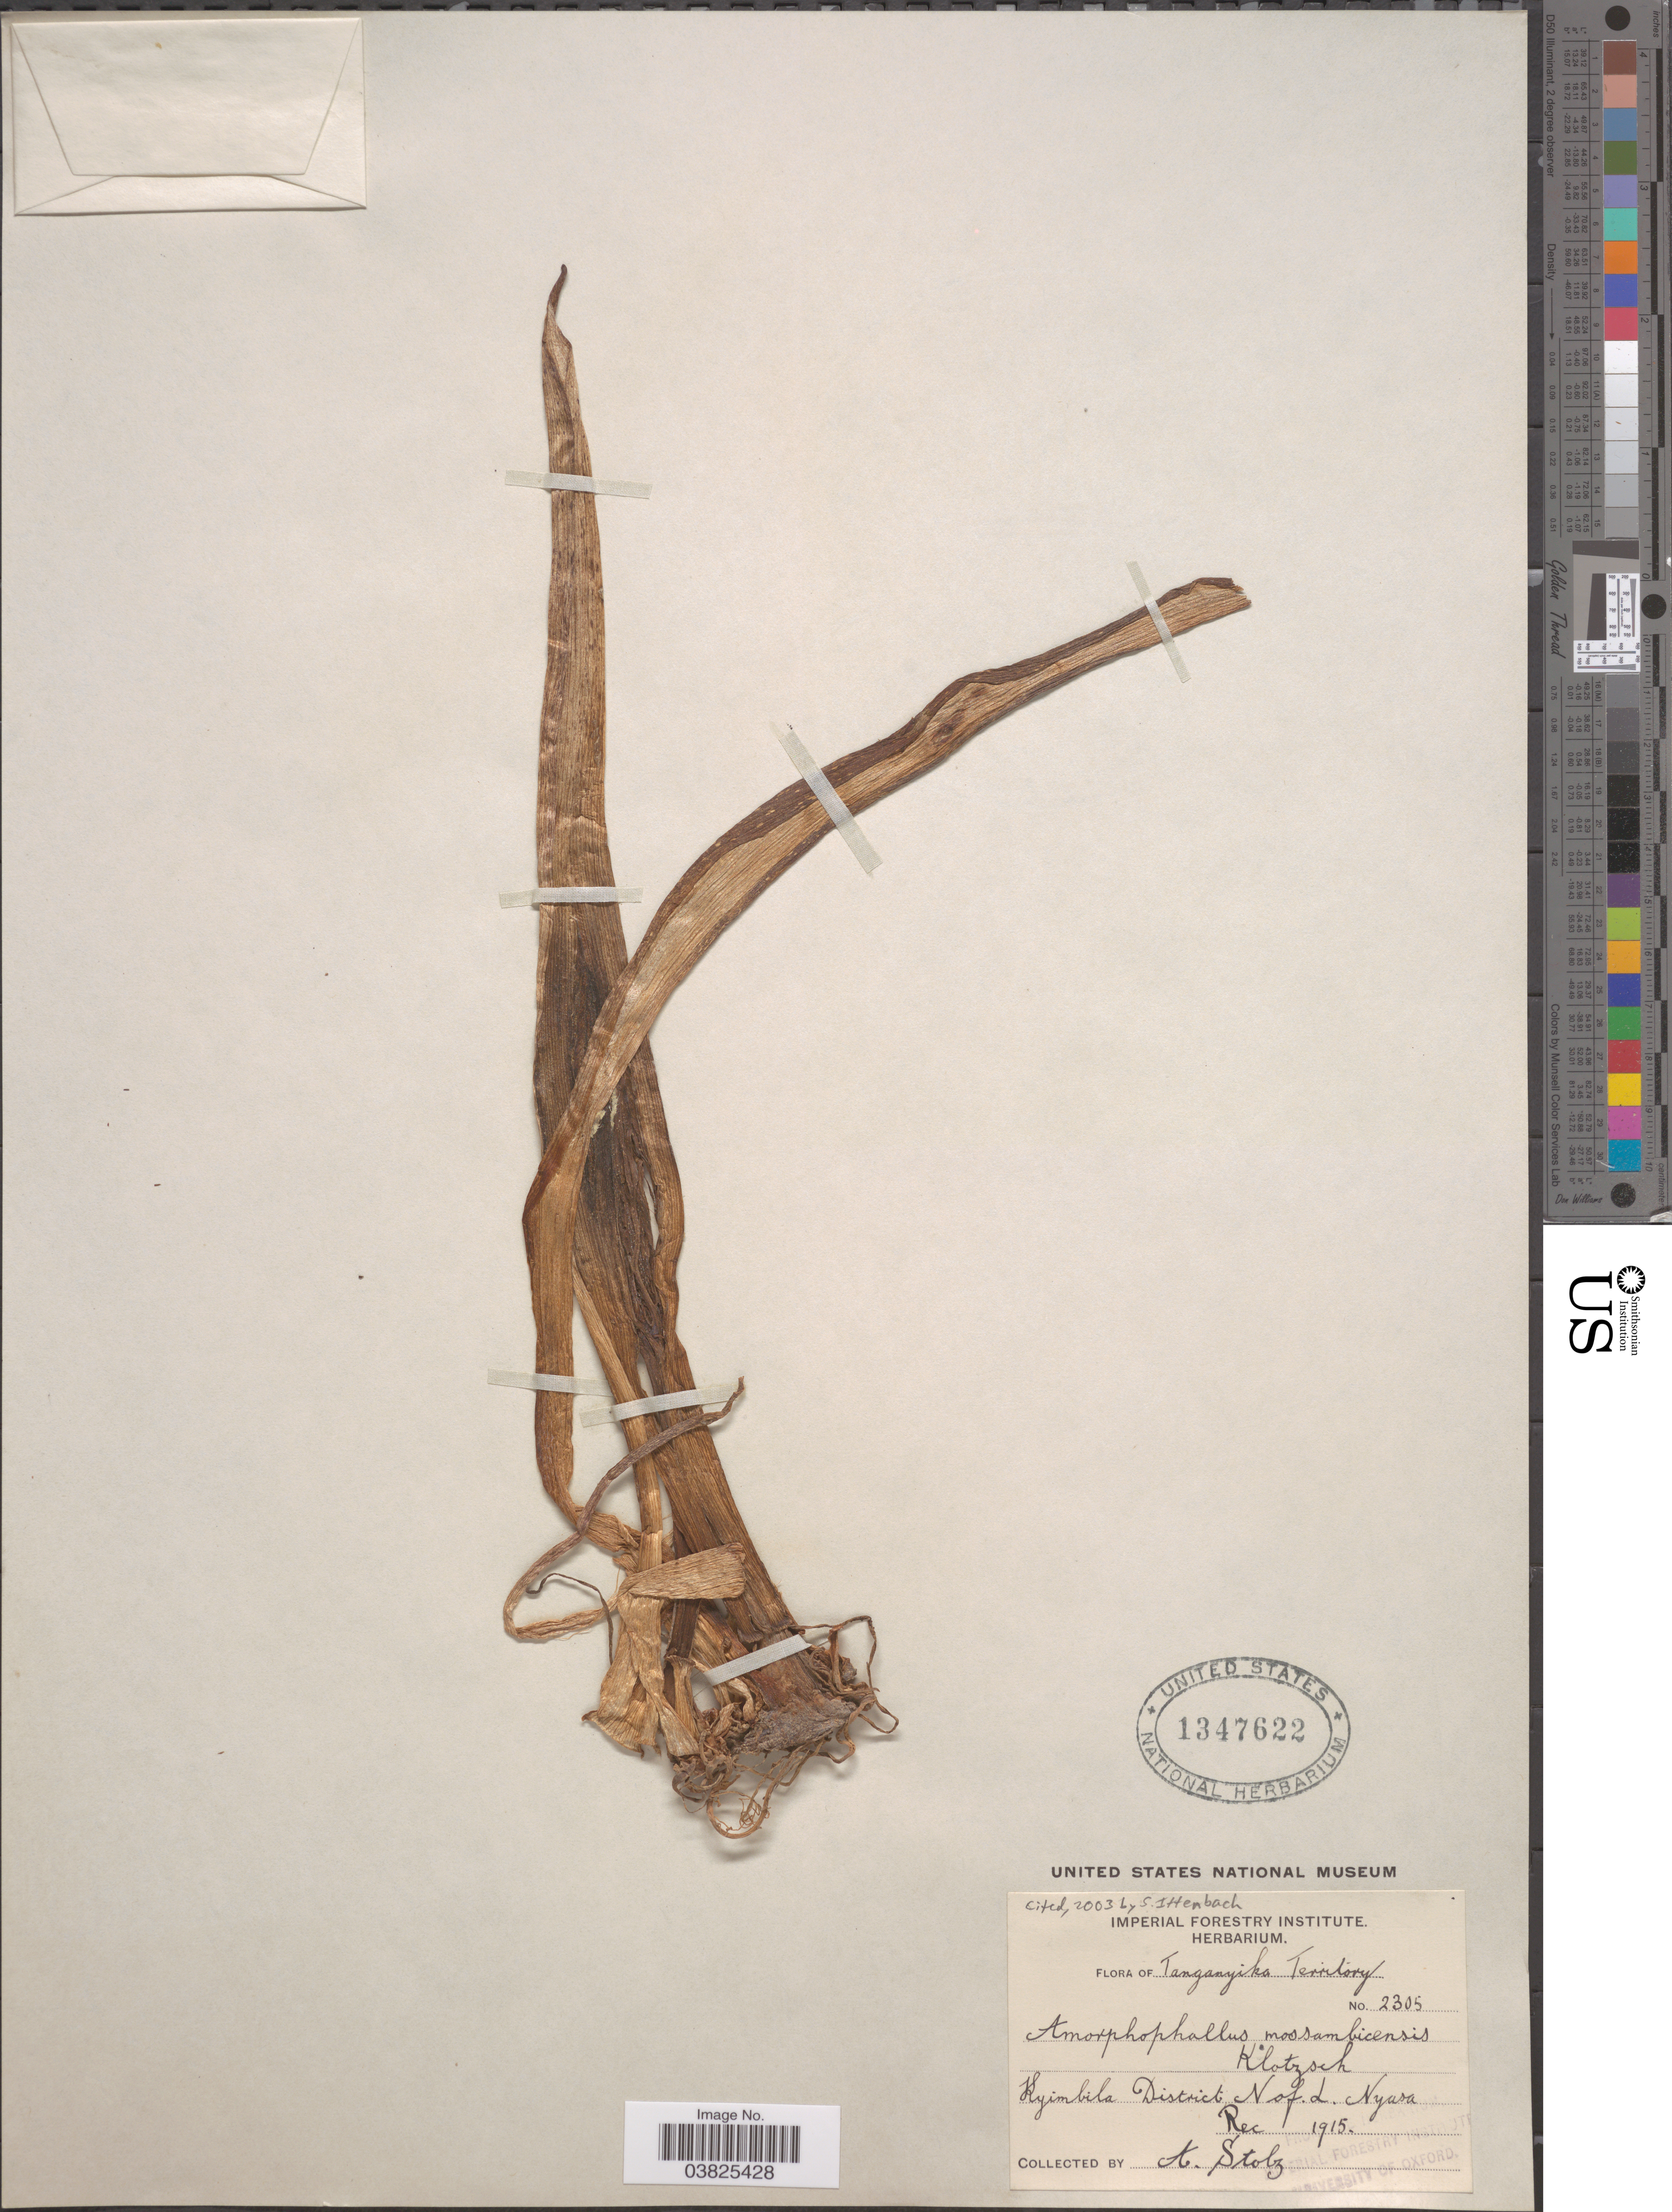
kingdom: Plantae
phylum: Tracheophyta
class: Liliopsida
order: Alismatales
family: Araceae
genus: Amorphophallus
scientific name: Amorphophallus mossambicensis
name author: Klotzsch ex Garcke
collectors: A. Stolz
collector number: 2305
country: Malawi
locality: Tanganyika Territory. Kyimbila District N. of L. Nyasa.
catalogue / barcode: US 1347622